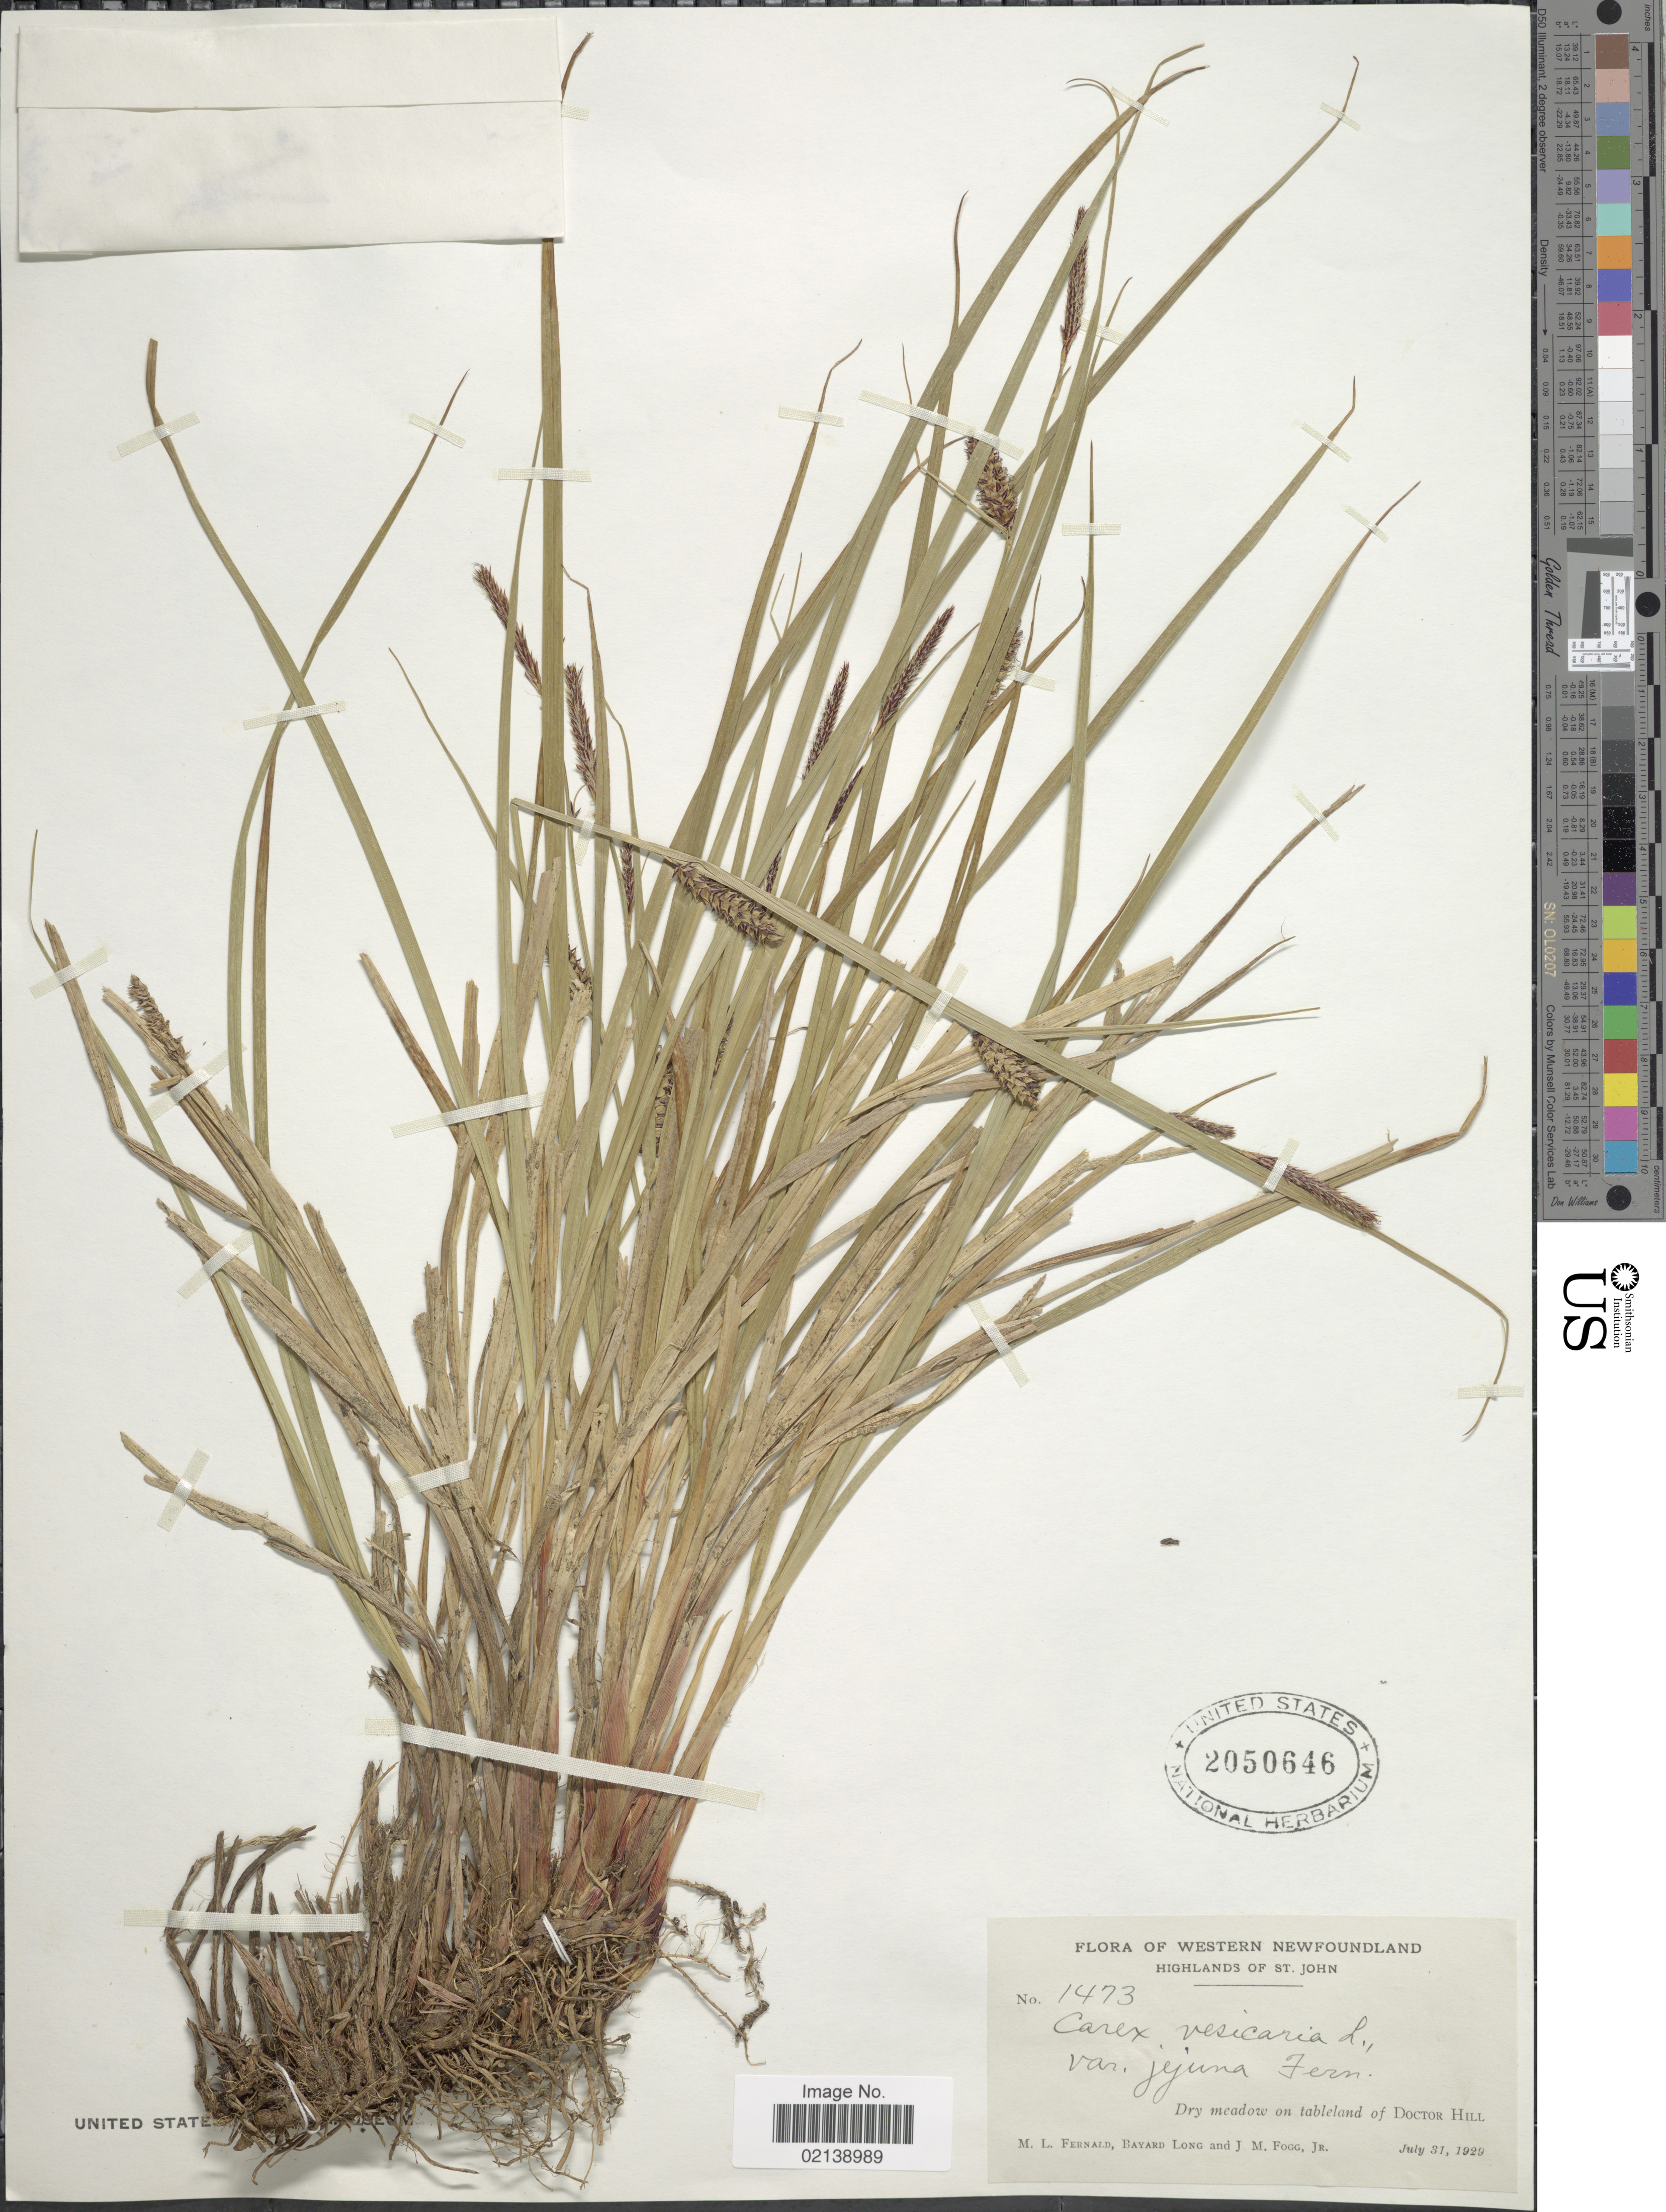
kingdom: Plantae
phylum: Tracheophyta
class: Liliopsida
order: Poales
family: Cyperaceae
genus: Carex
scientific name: Carex vesicaria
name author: L.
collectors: M. L. Fernald, B. Long & J. Fogg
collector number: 1473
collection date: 1929-07-31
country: Canada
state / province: Newfoundland and Labrador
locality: Western Newfoundland, Highlands of St. John, Dry meadow on tableland of Doctor Hill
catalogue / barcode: US 2050646